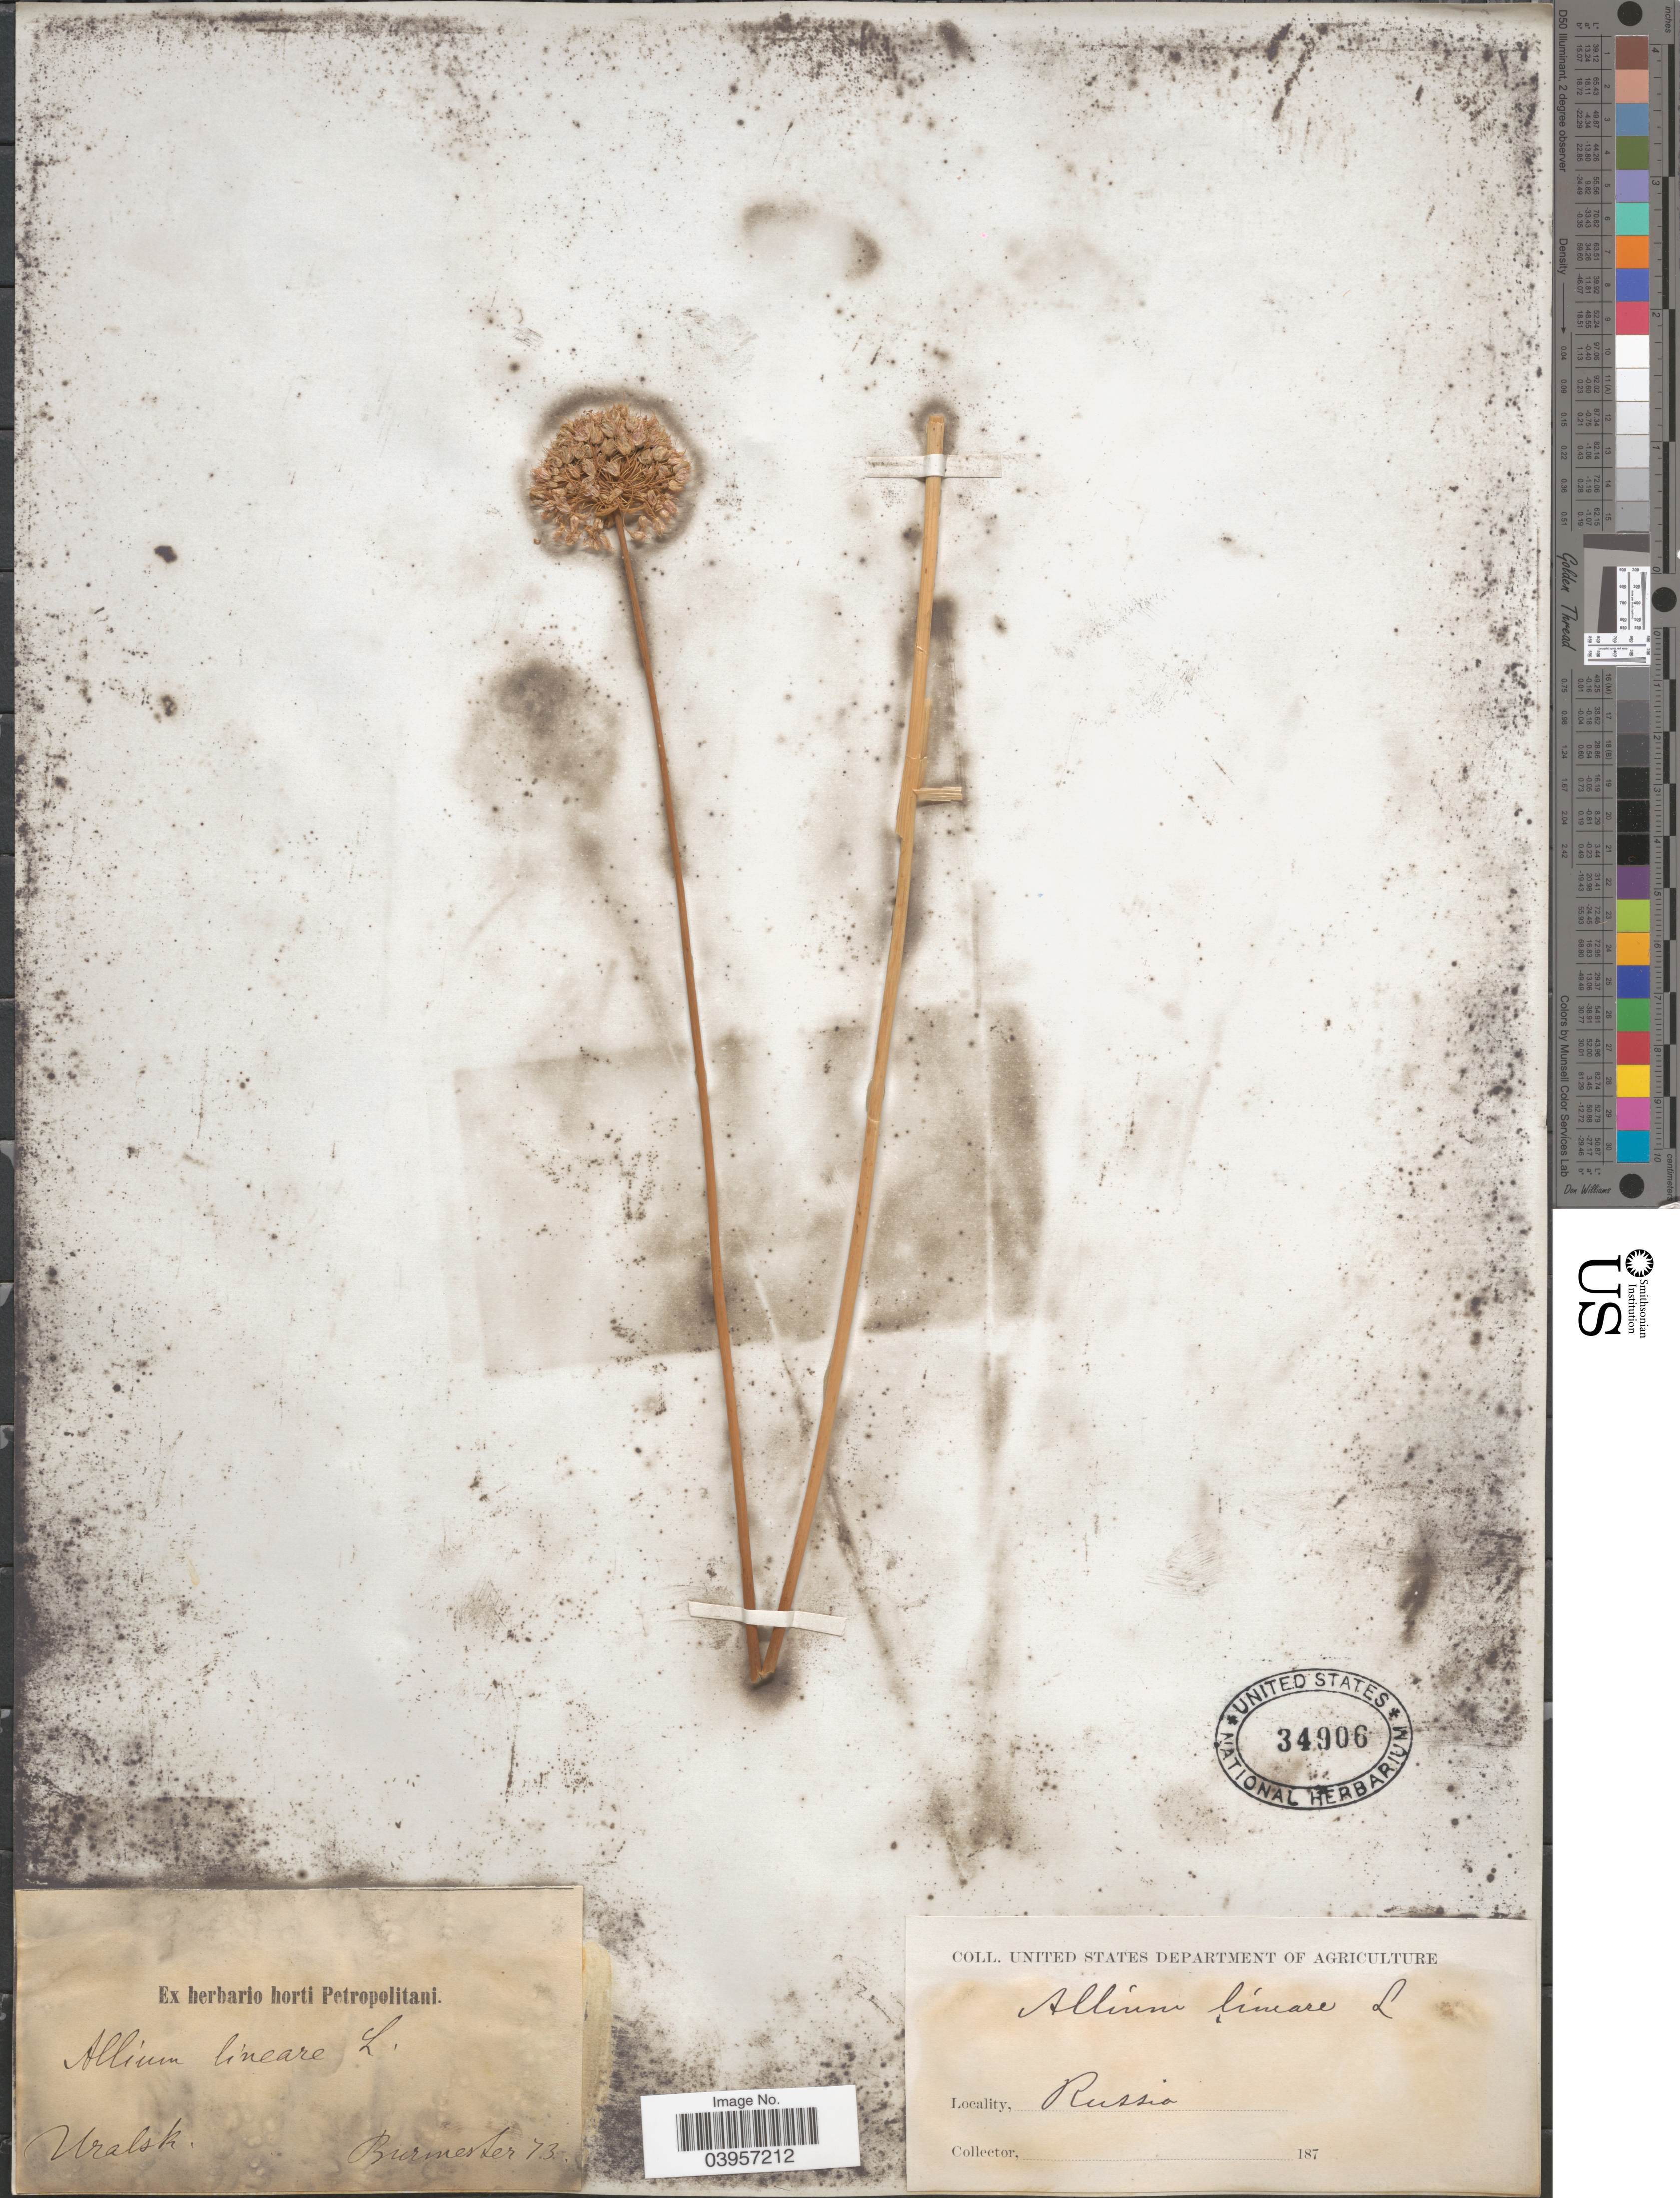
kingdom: Plantae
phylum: Tracheophyta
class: Liliopsida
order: Asparagales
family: Amaryllidaceae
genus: Allium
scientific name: Allium lineare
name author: L.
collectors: Burmester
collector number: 73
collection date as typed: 187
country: Russian Federation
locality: Uralsk.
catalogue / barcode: US 34906